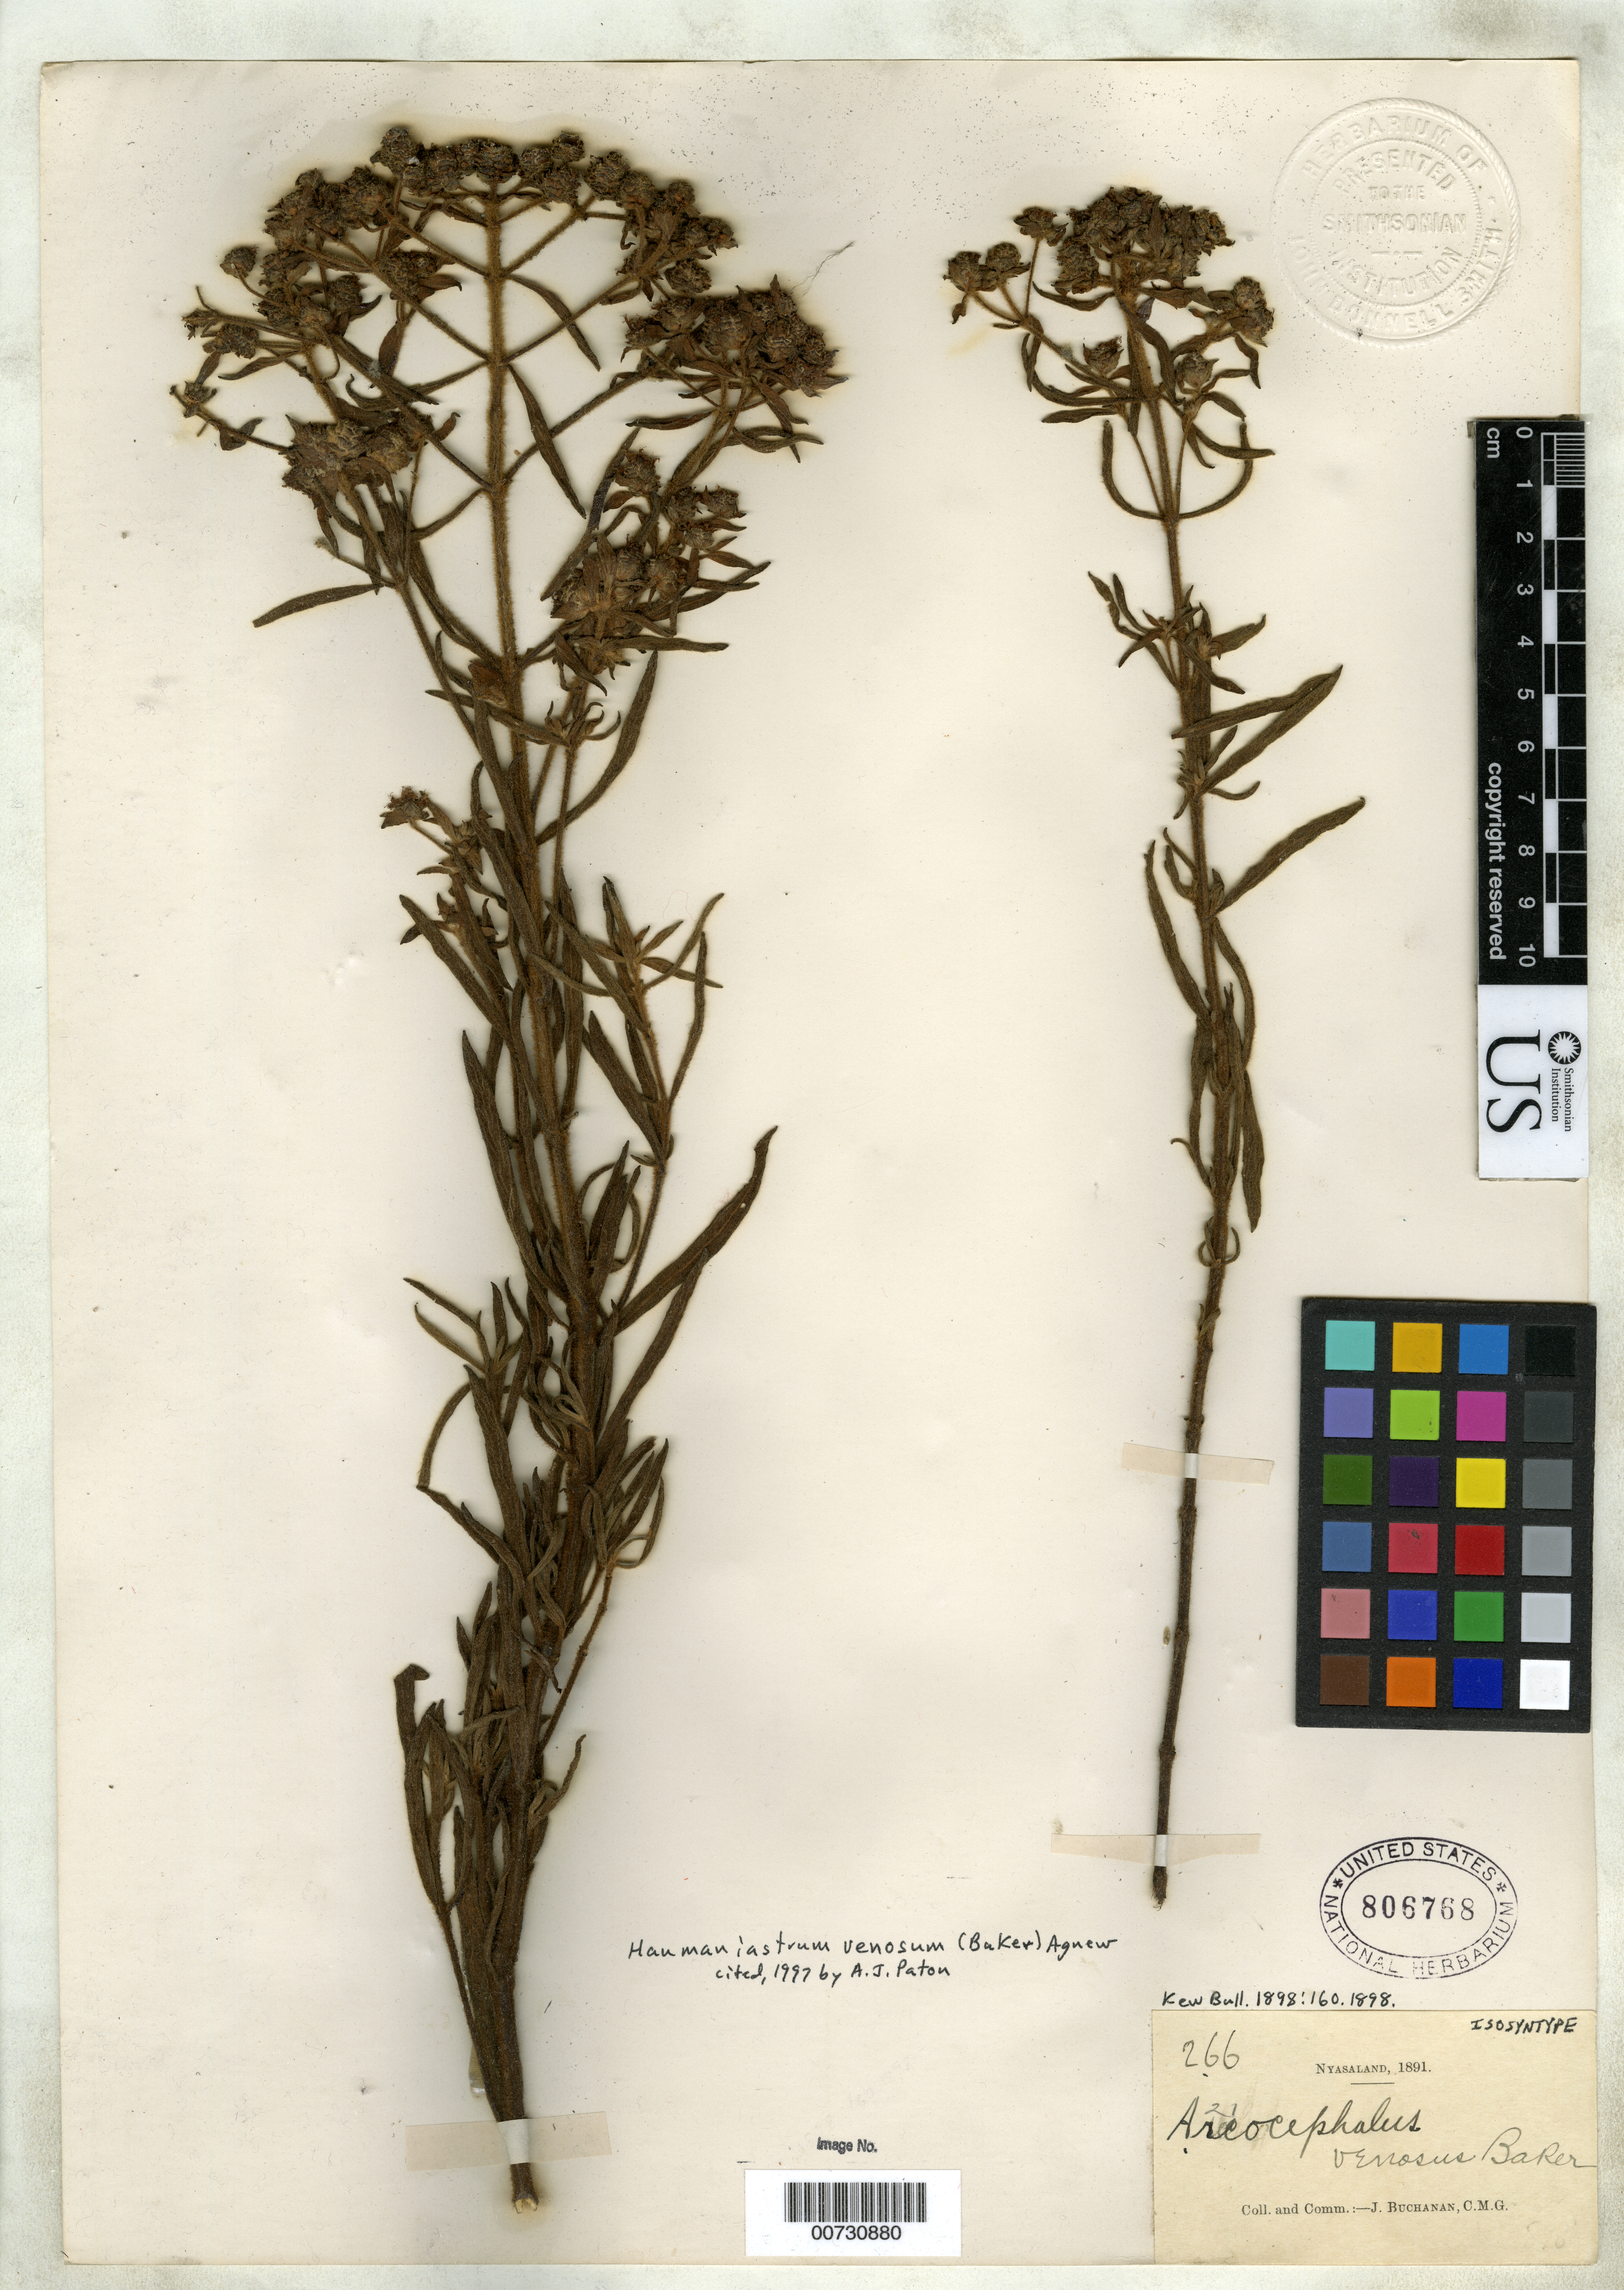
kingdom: Plantae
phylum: Tracheophyta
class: Magnoliopsida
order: Lamiales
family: Lamiaceae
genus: Acrocephalus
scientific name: Acrocephalus venosus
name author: Baker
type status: Isosyntype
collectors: J. Buchanan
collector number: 266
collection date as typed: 1891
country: Malawi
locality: Nyasaland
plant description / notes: Cited 1997 by A.J. Paton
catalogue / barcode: US 806768